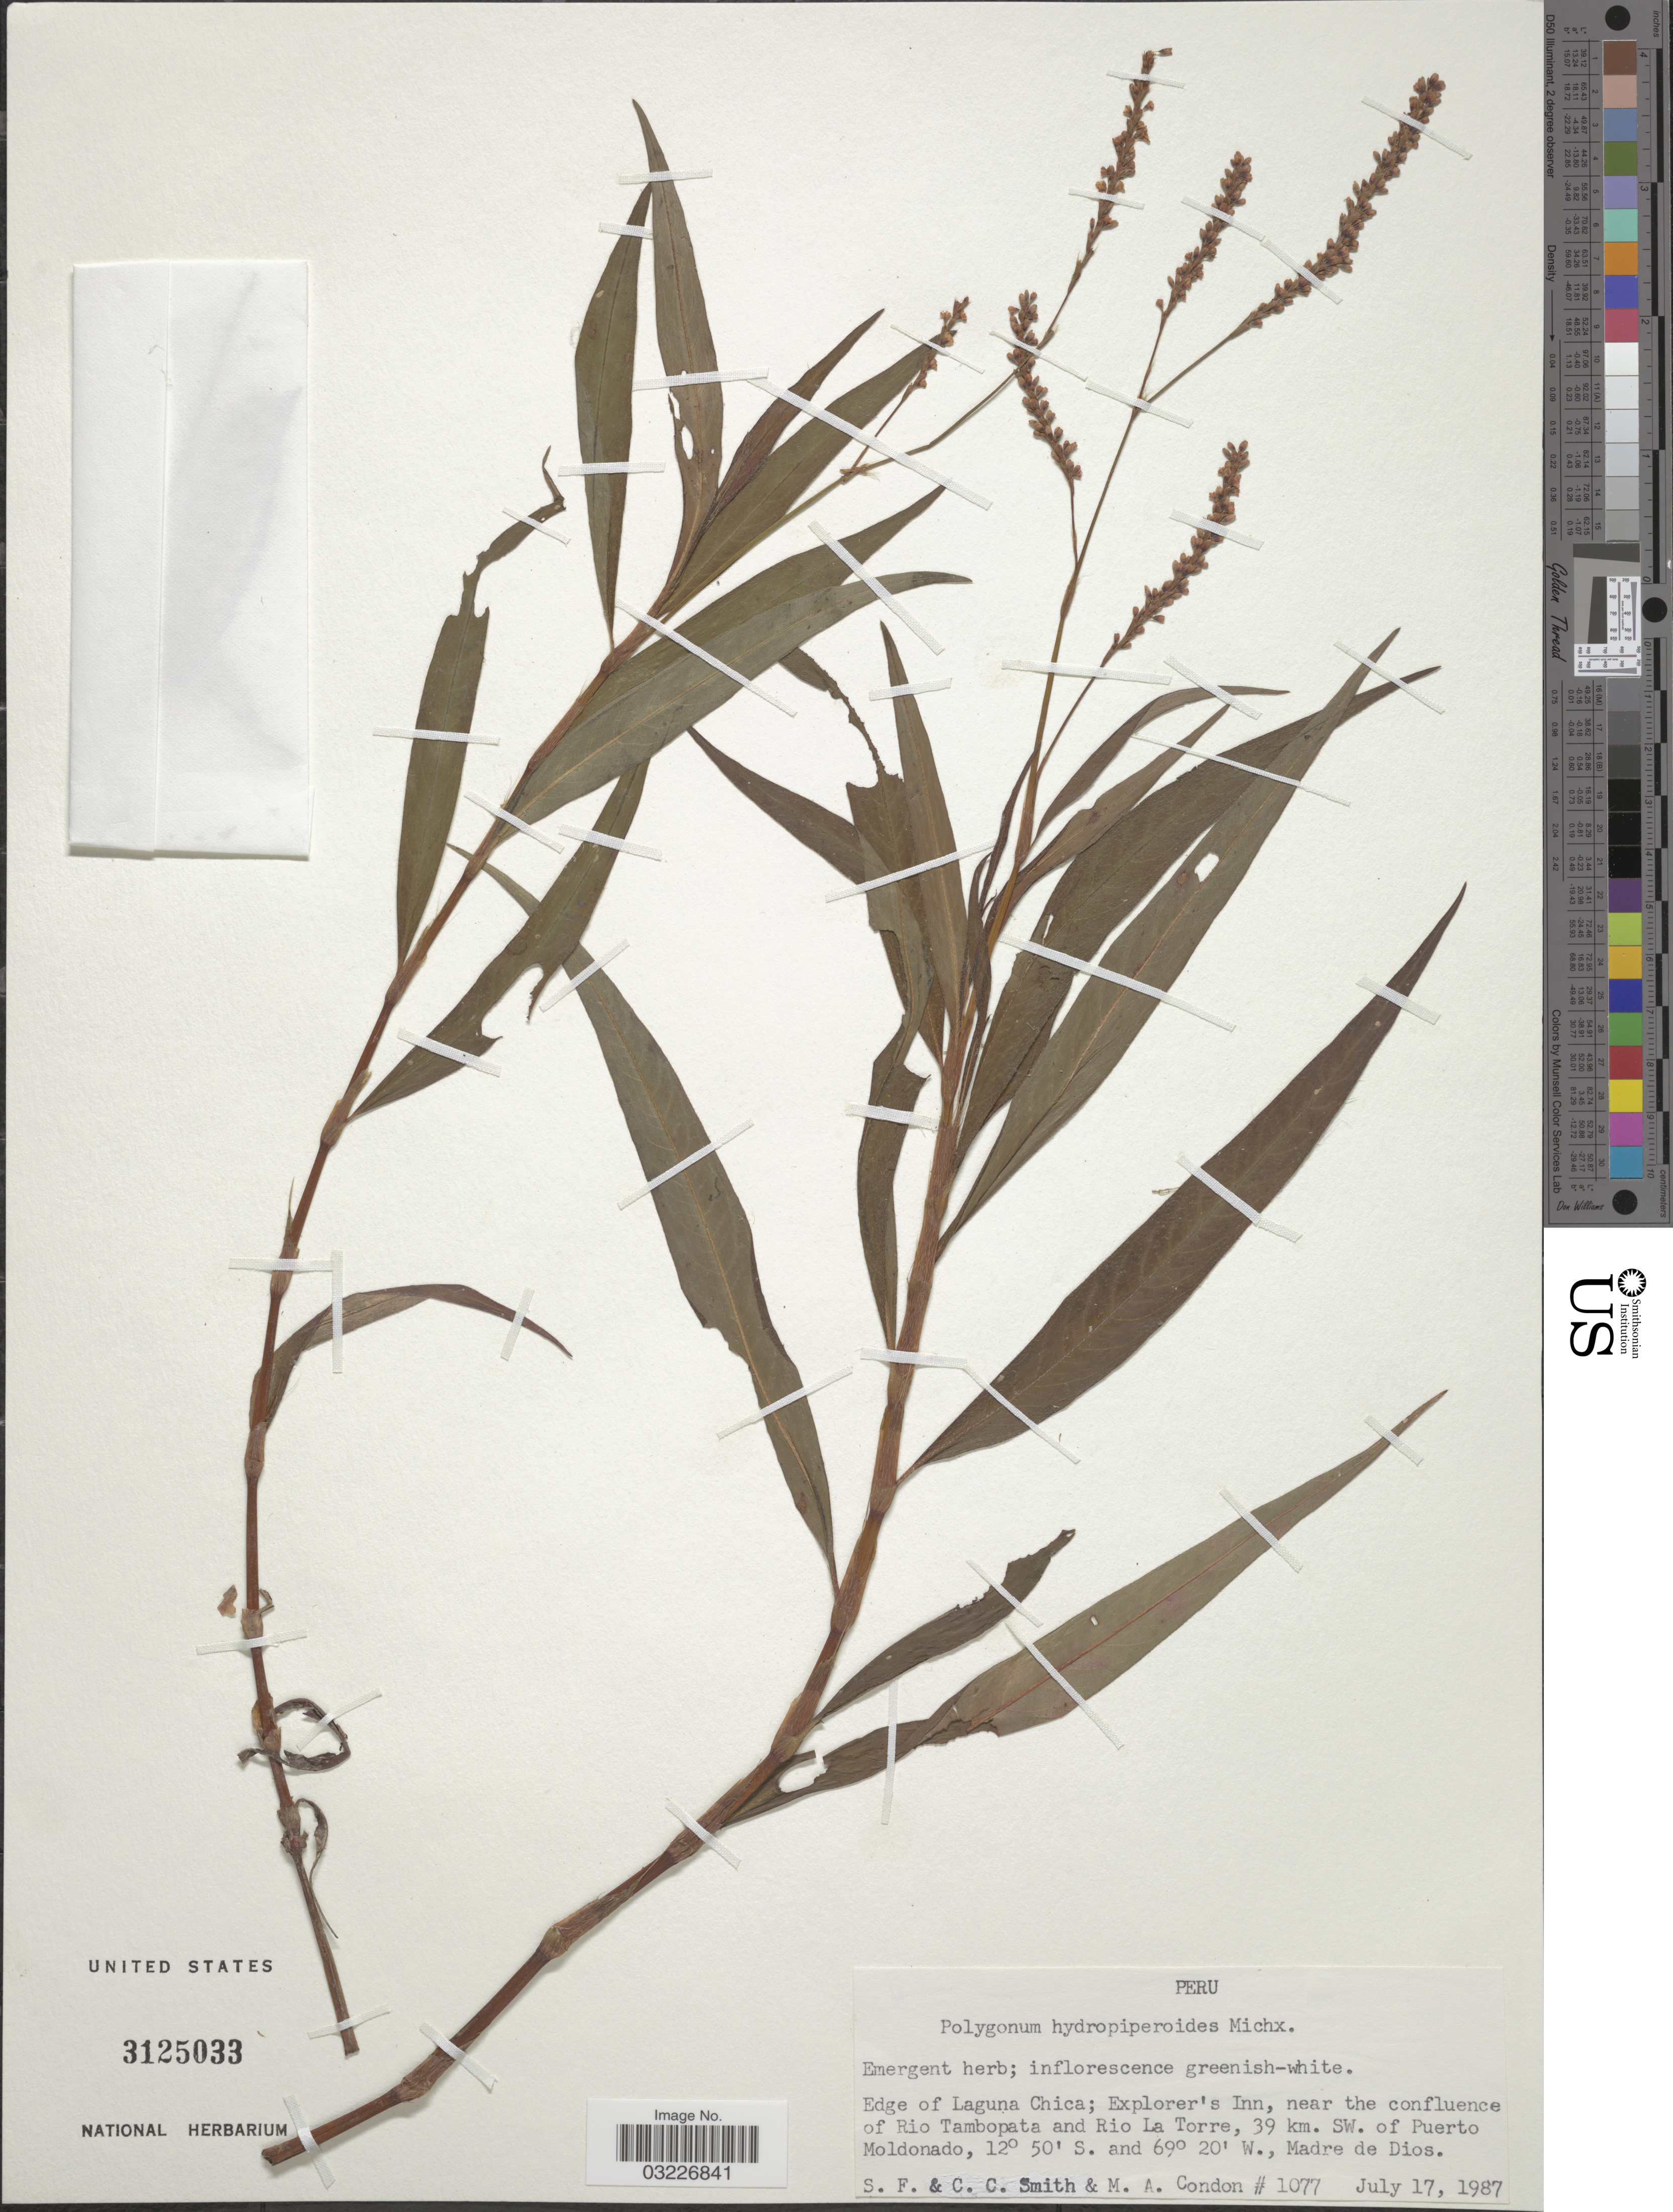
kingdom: Plantae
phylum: Tracheophyta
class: Magnoliopsida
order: Caryophyllales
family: Polygonaceae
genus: Polygonum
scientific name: Polygonum hydropiperoides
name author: Michx.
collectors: S.F. Smith, C. C. Smith & M. Condon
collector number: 1077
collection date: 1987-07-17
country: Peru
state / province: Madre de Dios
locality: Edge of Laguna Chica; Explorer's Inn, near the confluence of Rio Tambopata and Rio La Torre, 39 km. SW. of Puerto Moldonado.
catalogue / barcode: US 3125033